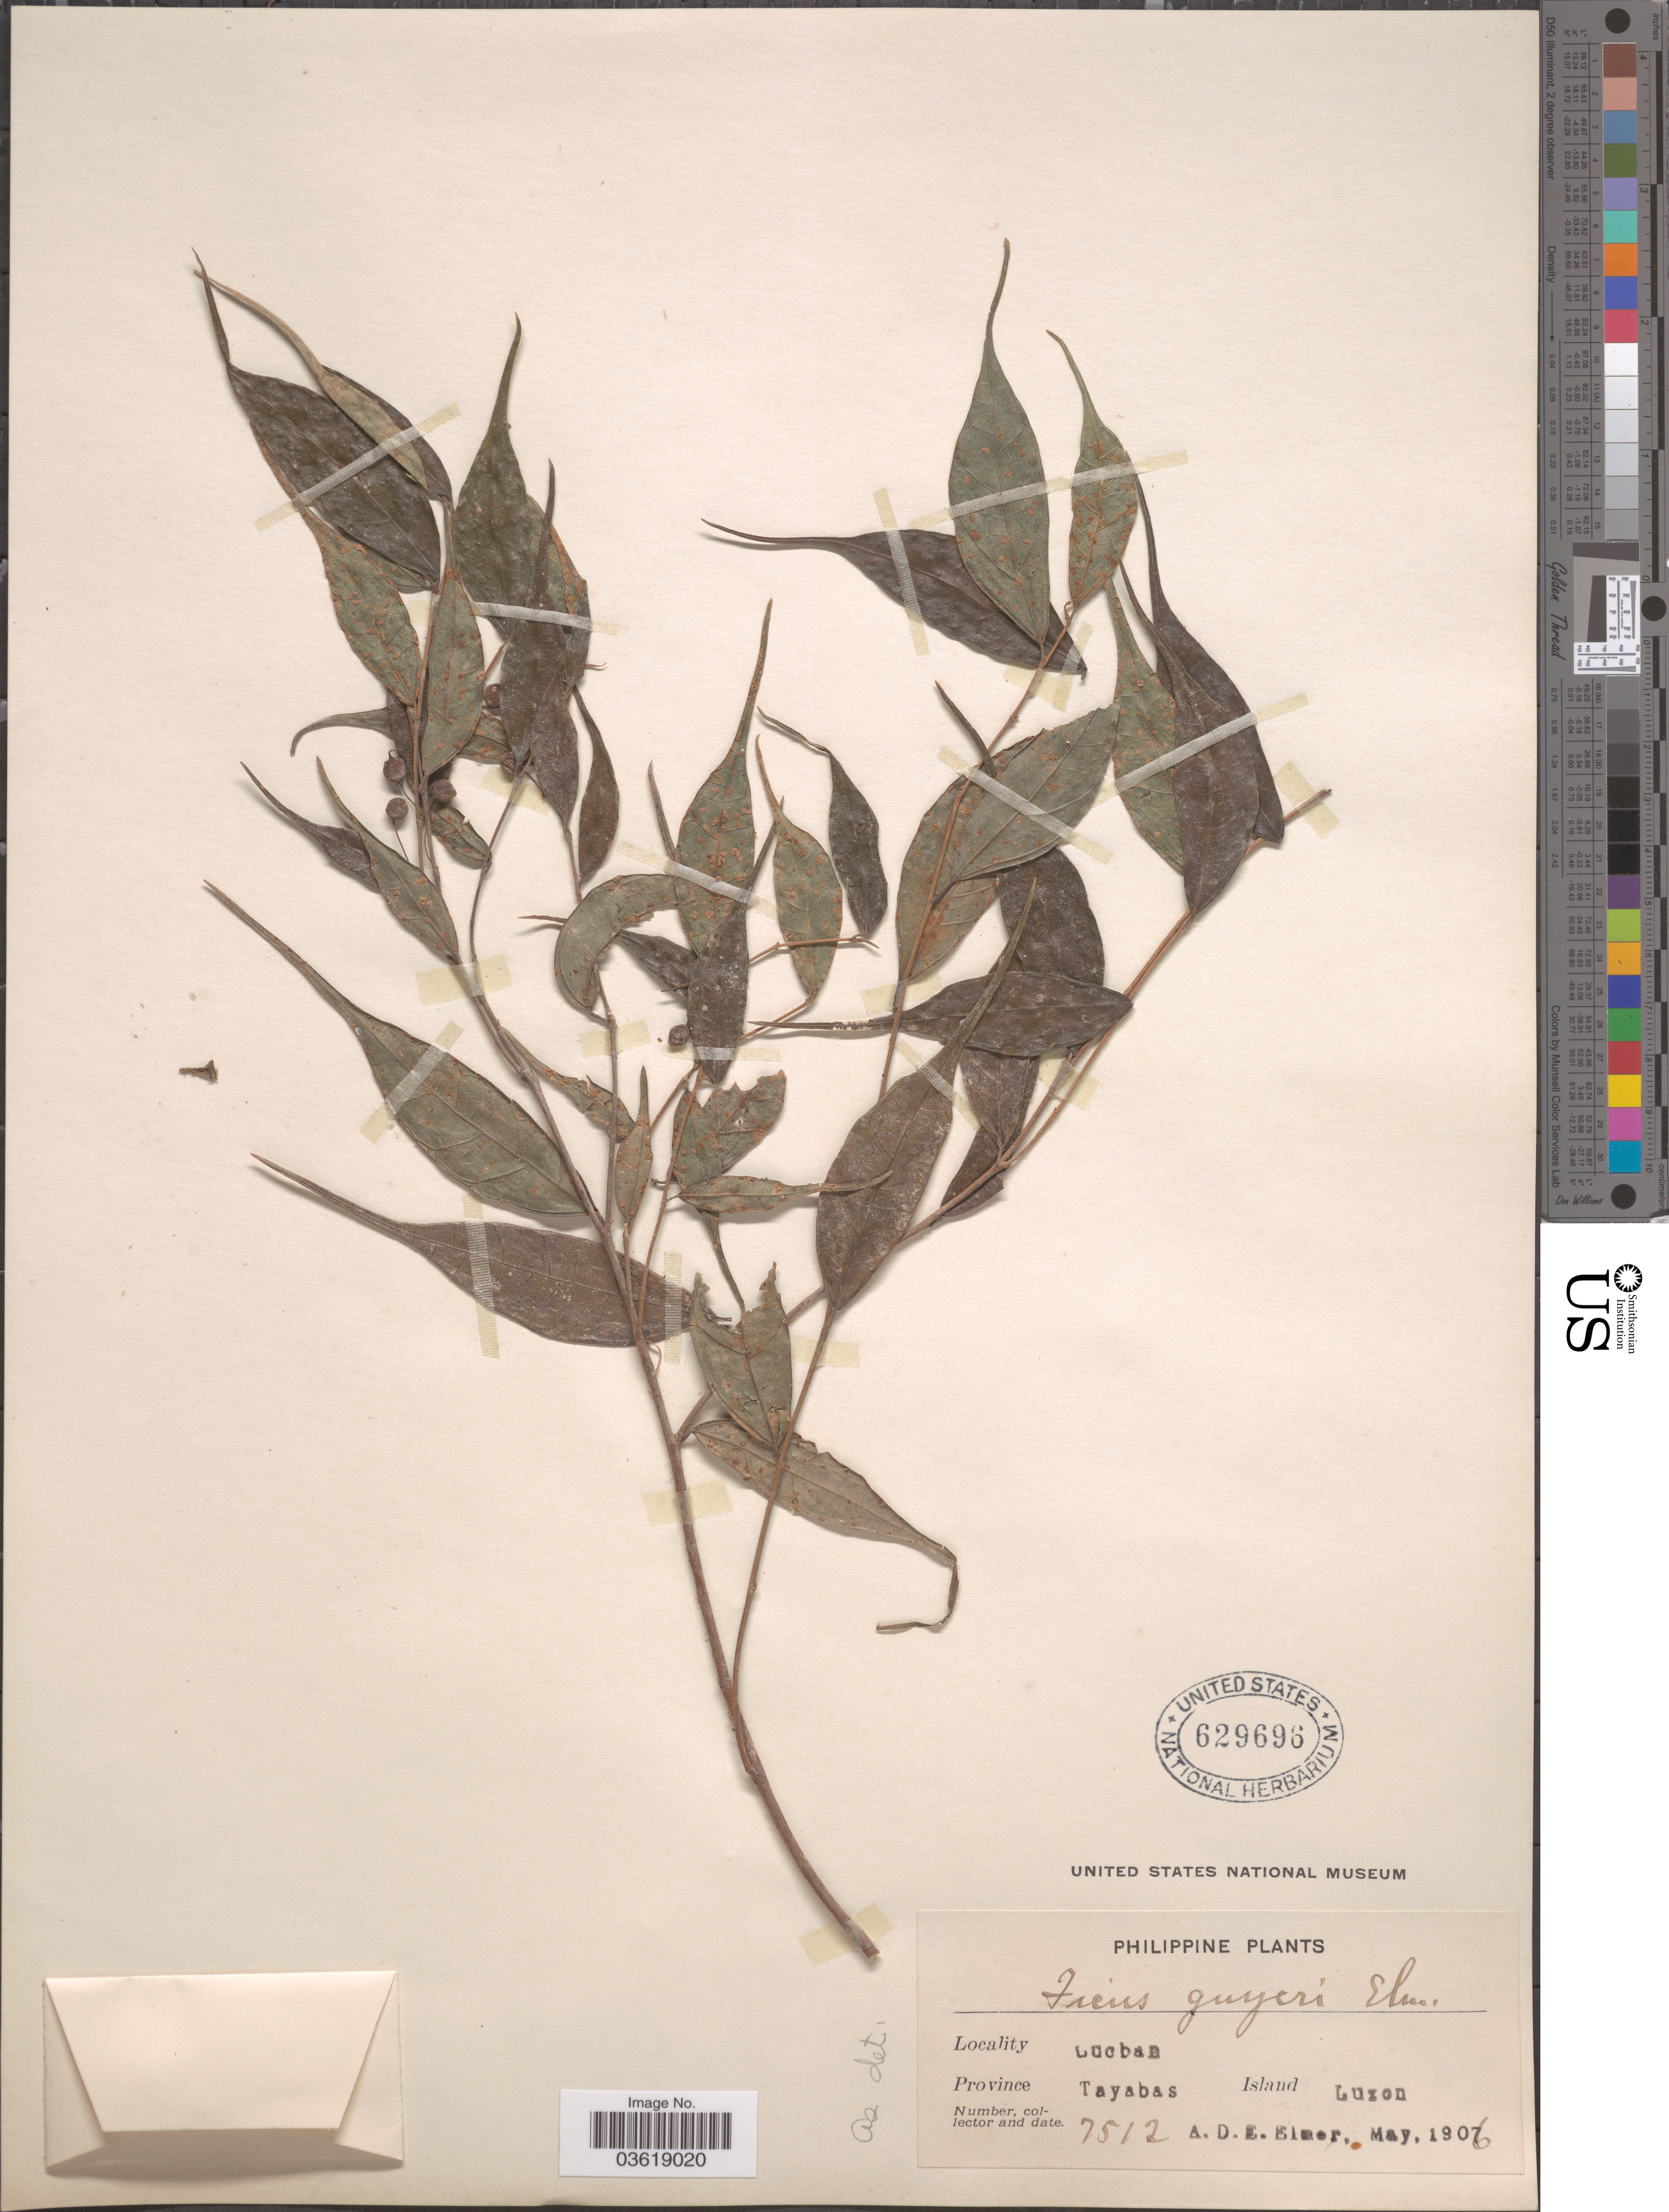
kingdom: Plantae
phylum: Tracheophyta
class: Magnoliopsida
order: Rosales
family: Moraceae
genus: Ficus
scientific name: Ficus guyeri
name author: Elmer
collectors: A. D. E. Elmer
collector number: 7512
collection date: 1906-05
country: Philippines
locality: Philippine. Lucban. Province Tayabas, Island Luzon.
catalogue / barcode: US 629696